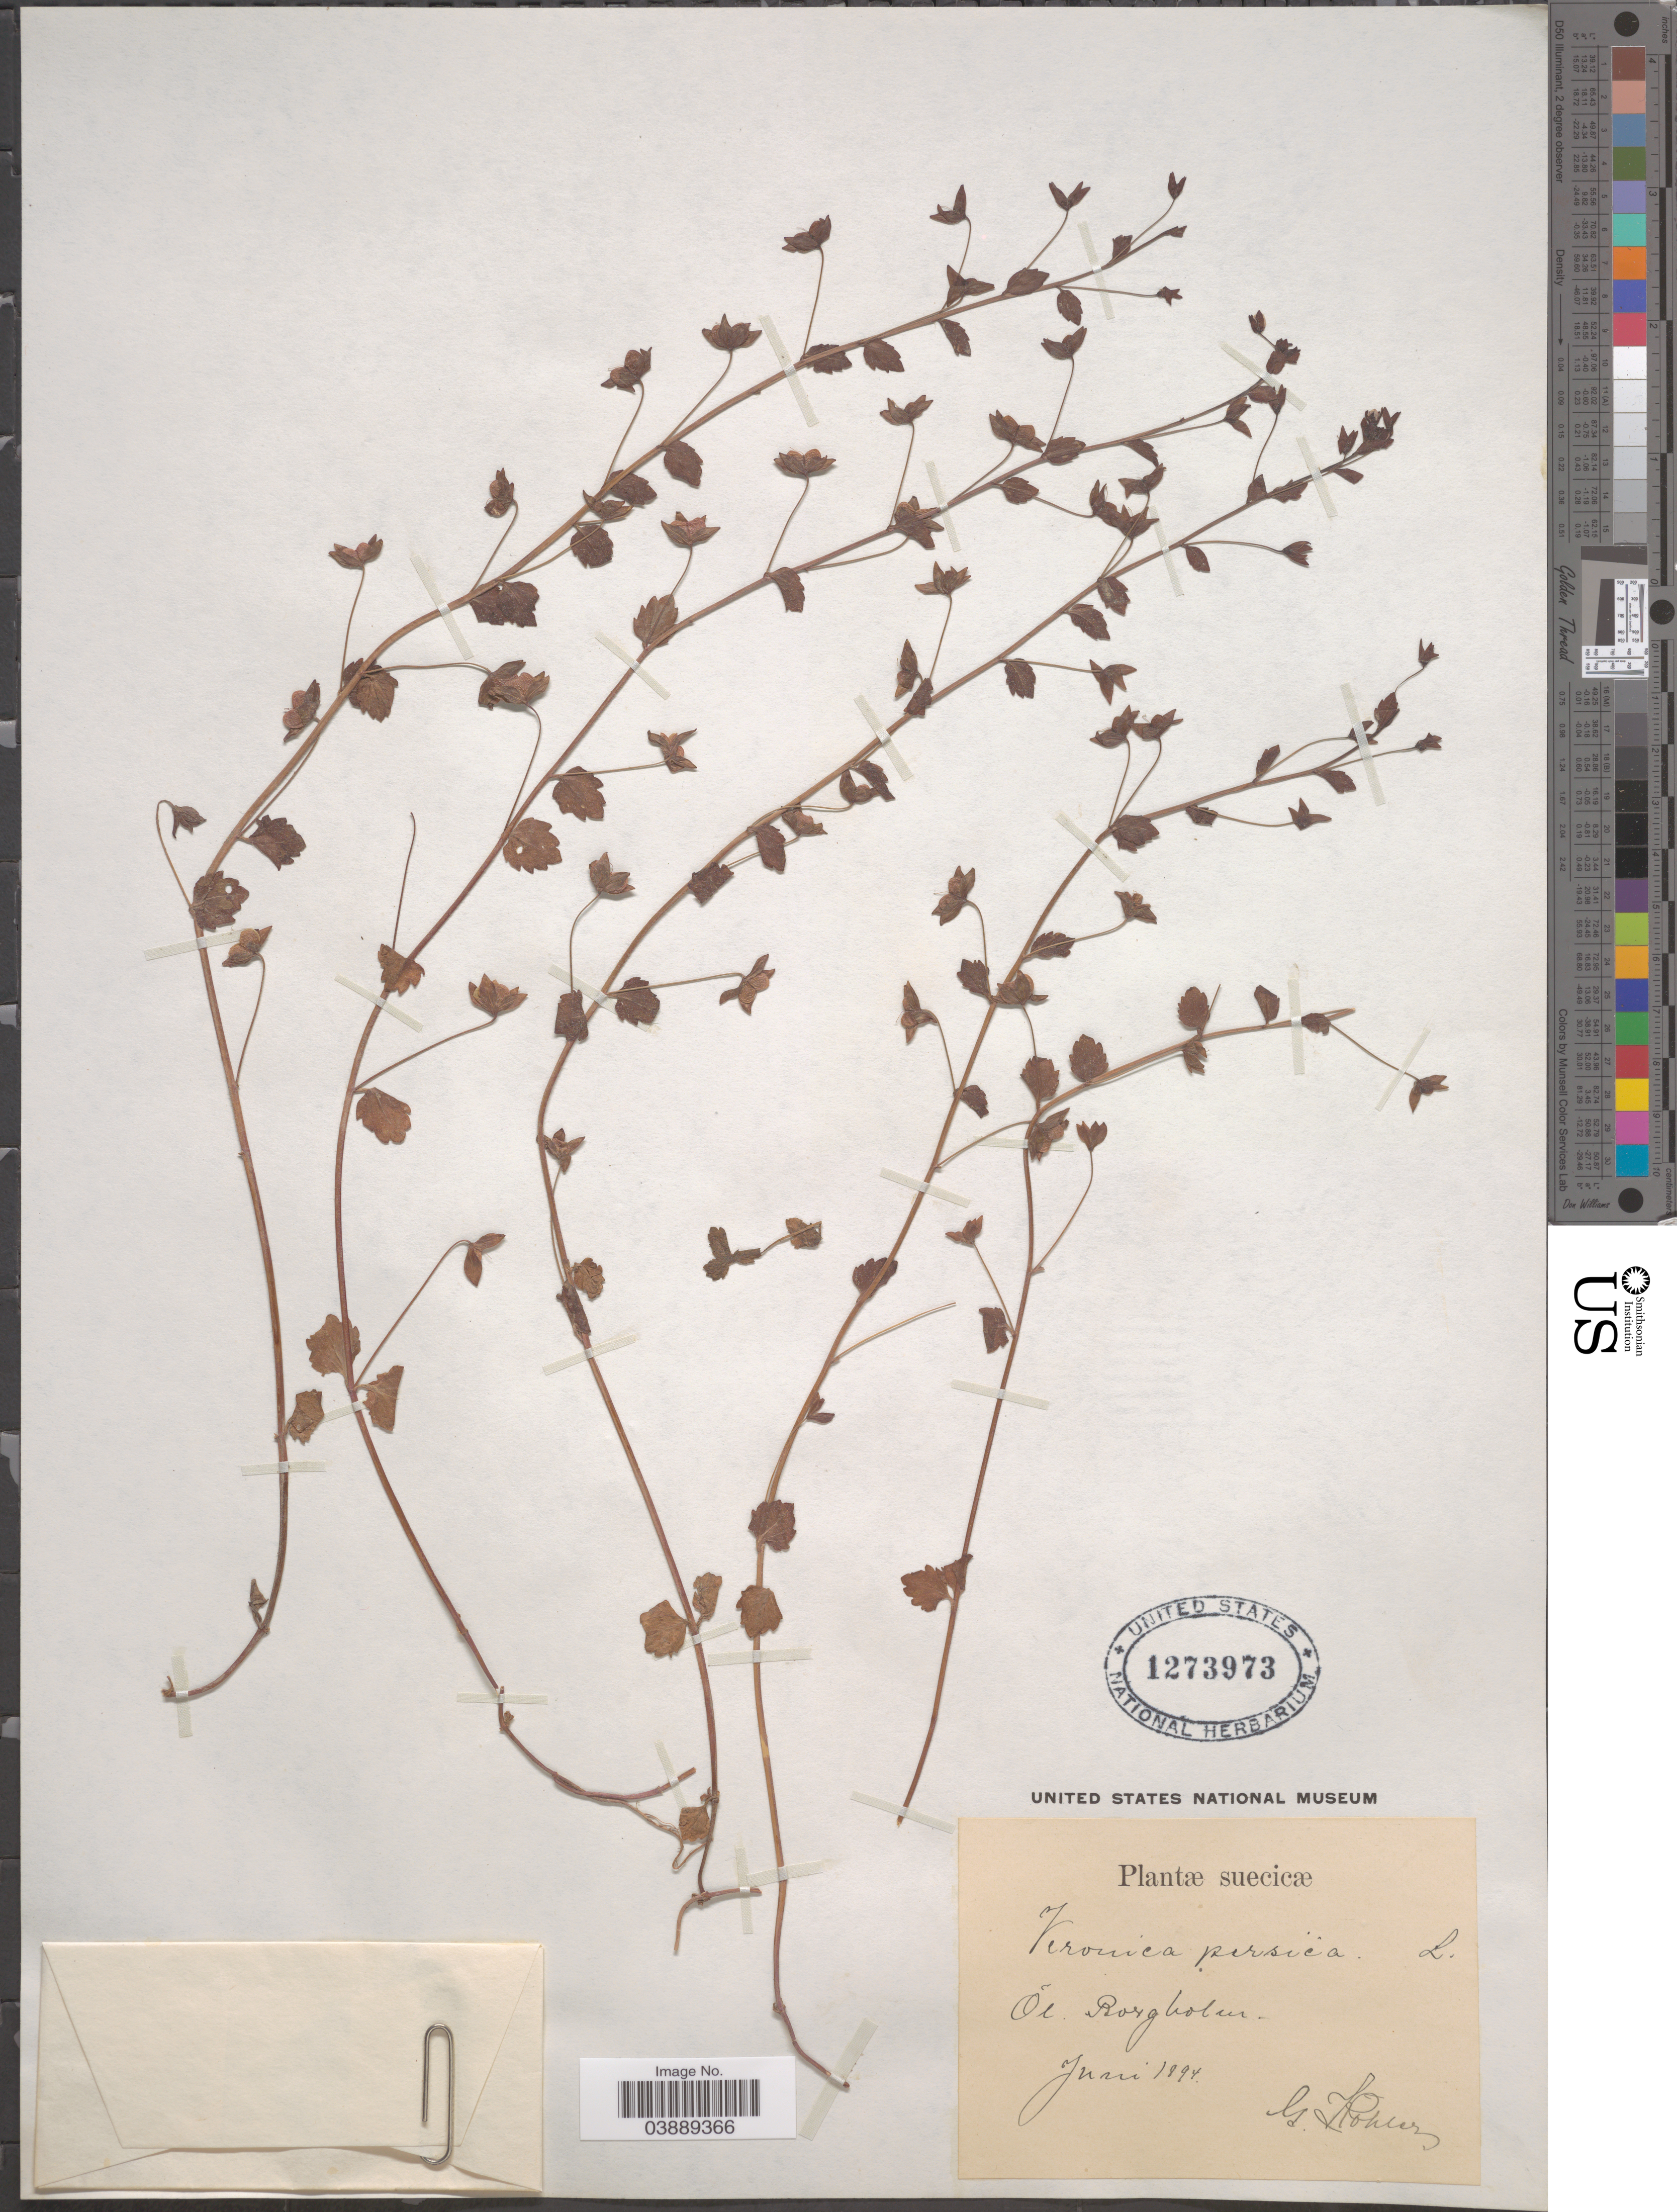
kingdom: Plantae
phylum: Tracheophyta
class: Magnoliopsida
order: Lamiales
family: Plantaginaceae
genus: Veronica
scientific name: Veronica persica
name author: Poir.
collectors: G. Kohler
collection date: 1894-06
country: Sweden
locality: Suecicæ. Öl. Borgholm.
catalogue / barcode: US 1273973